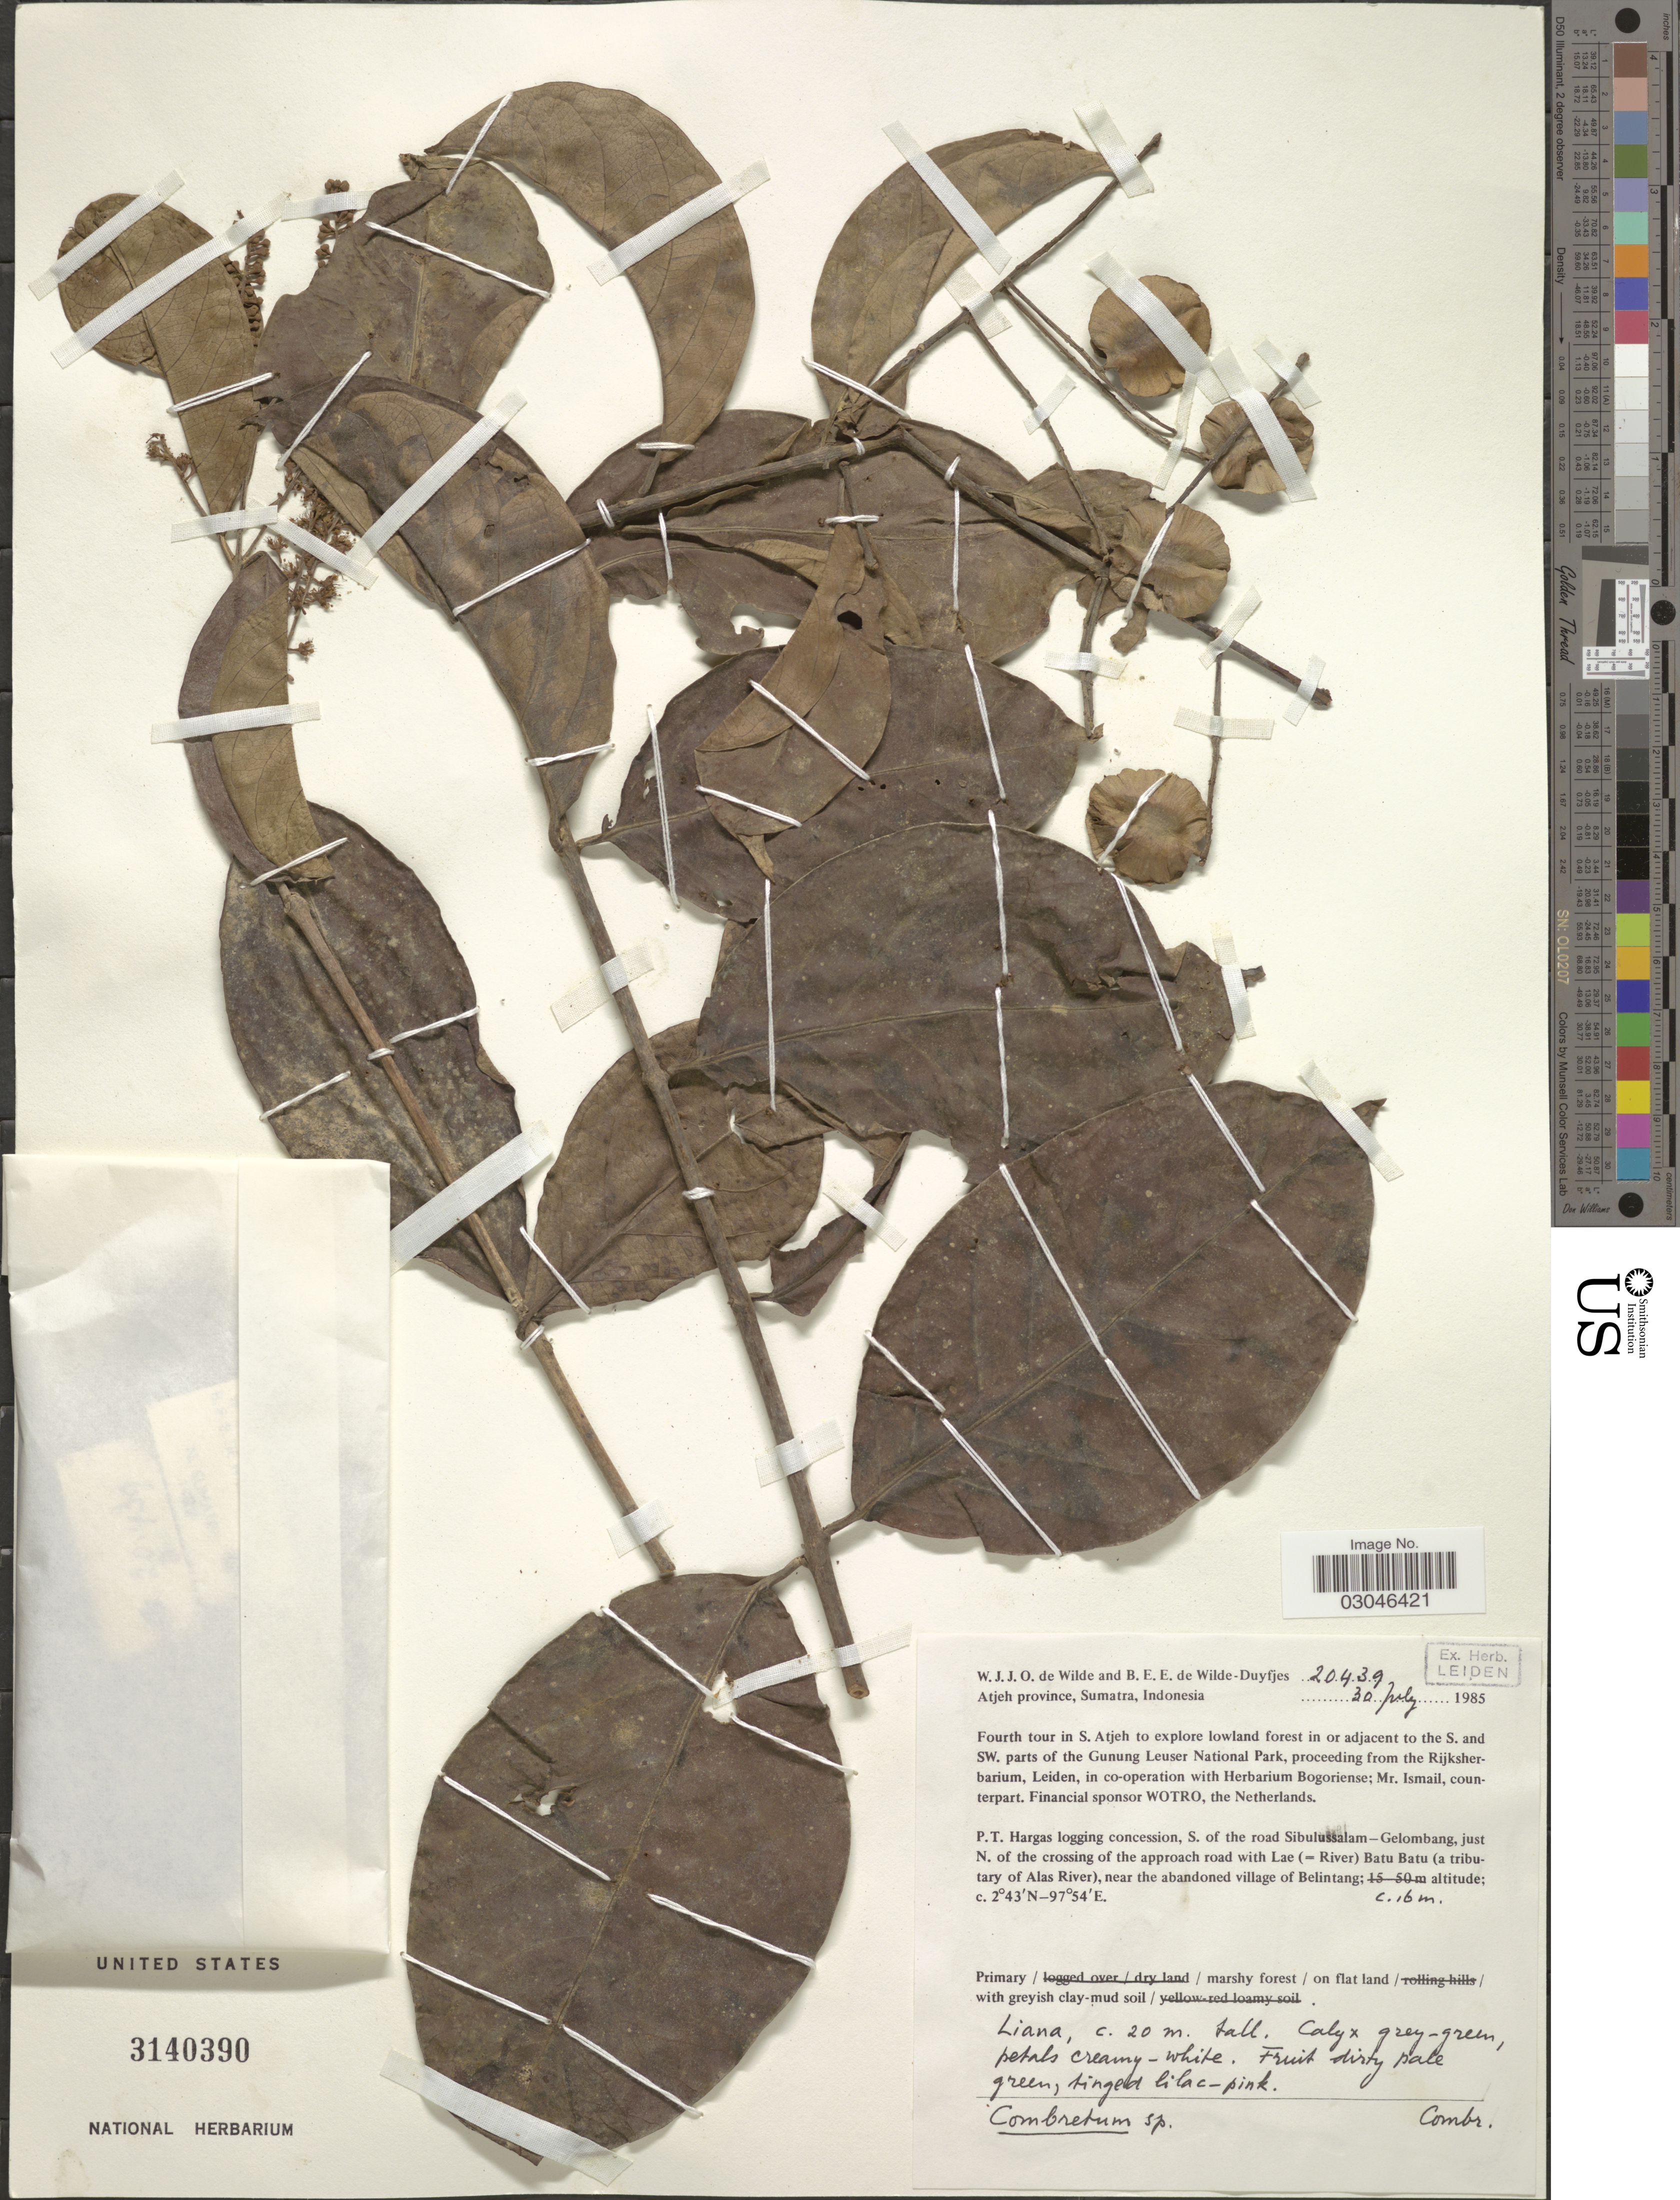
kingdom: Plantae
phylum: Tracheophyta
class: Magnoliopsida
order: Myrtales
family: Combretaceae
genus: Combretum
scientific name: Combretum sp.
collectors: W. J. de Wilde & B. E. de Wilde-Duyfjes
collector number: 20439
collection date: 1985-07-30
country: Indonesia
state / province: Sumatra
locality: S. Atjeh Province. Lowland forest in or adjacent to the S. and SW. parts of the Gunung Leuser National Park. P.T. Hargas logging concession, S. of the road Sibulussalam-Gelombang, just N. of the crossing of the approach road with Lae (= River) Batu Batu (a tributary of Alas River), near the abandoned village of Belintang.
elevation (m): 16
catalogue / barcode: US 3140390